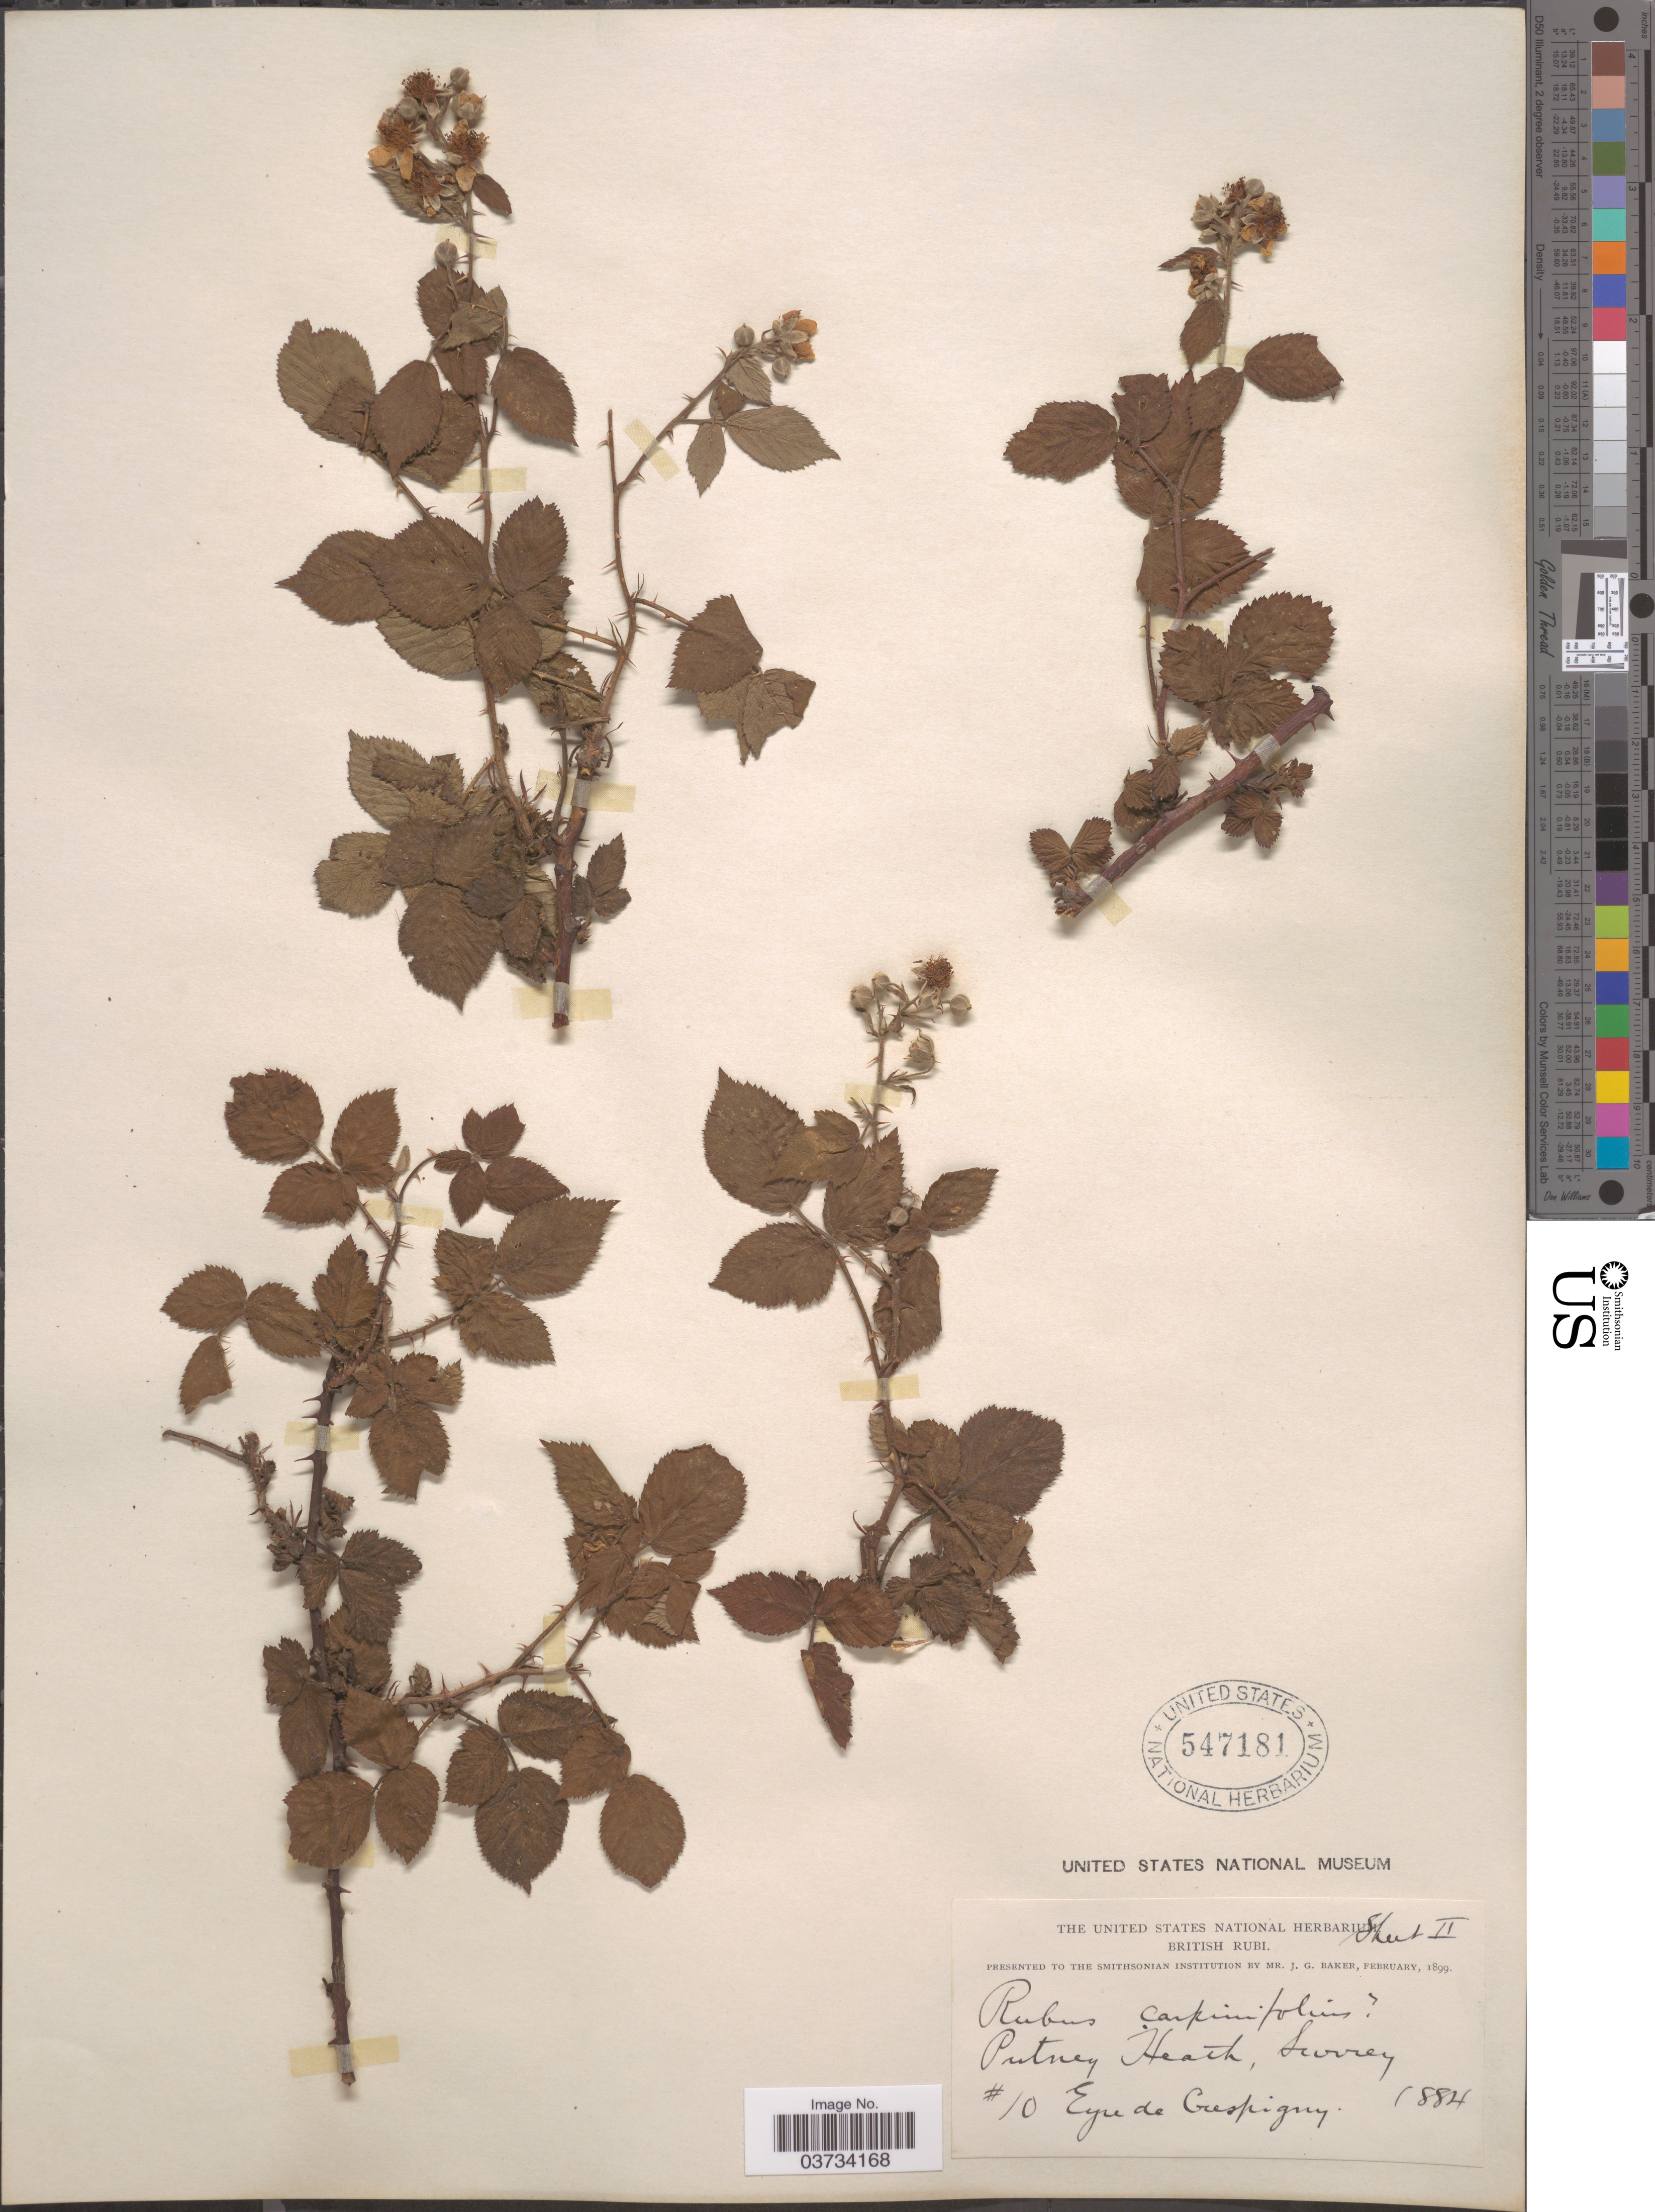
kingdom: Plantae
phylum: Tracheophyta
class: Magnoliopsida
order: Rosales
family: Rosaceae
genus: Rubus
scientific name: Rubus carpinifolius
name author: Rydb.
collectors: E. de Crespigny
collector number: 10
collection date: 1884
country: United Kingdom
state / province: England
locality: Putney Heath, Surrey.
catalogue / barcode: US 547181